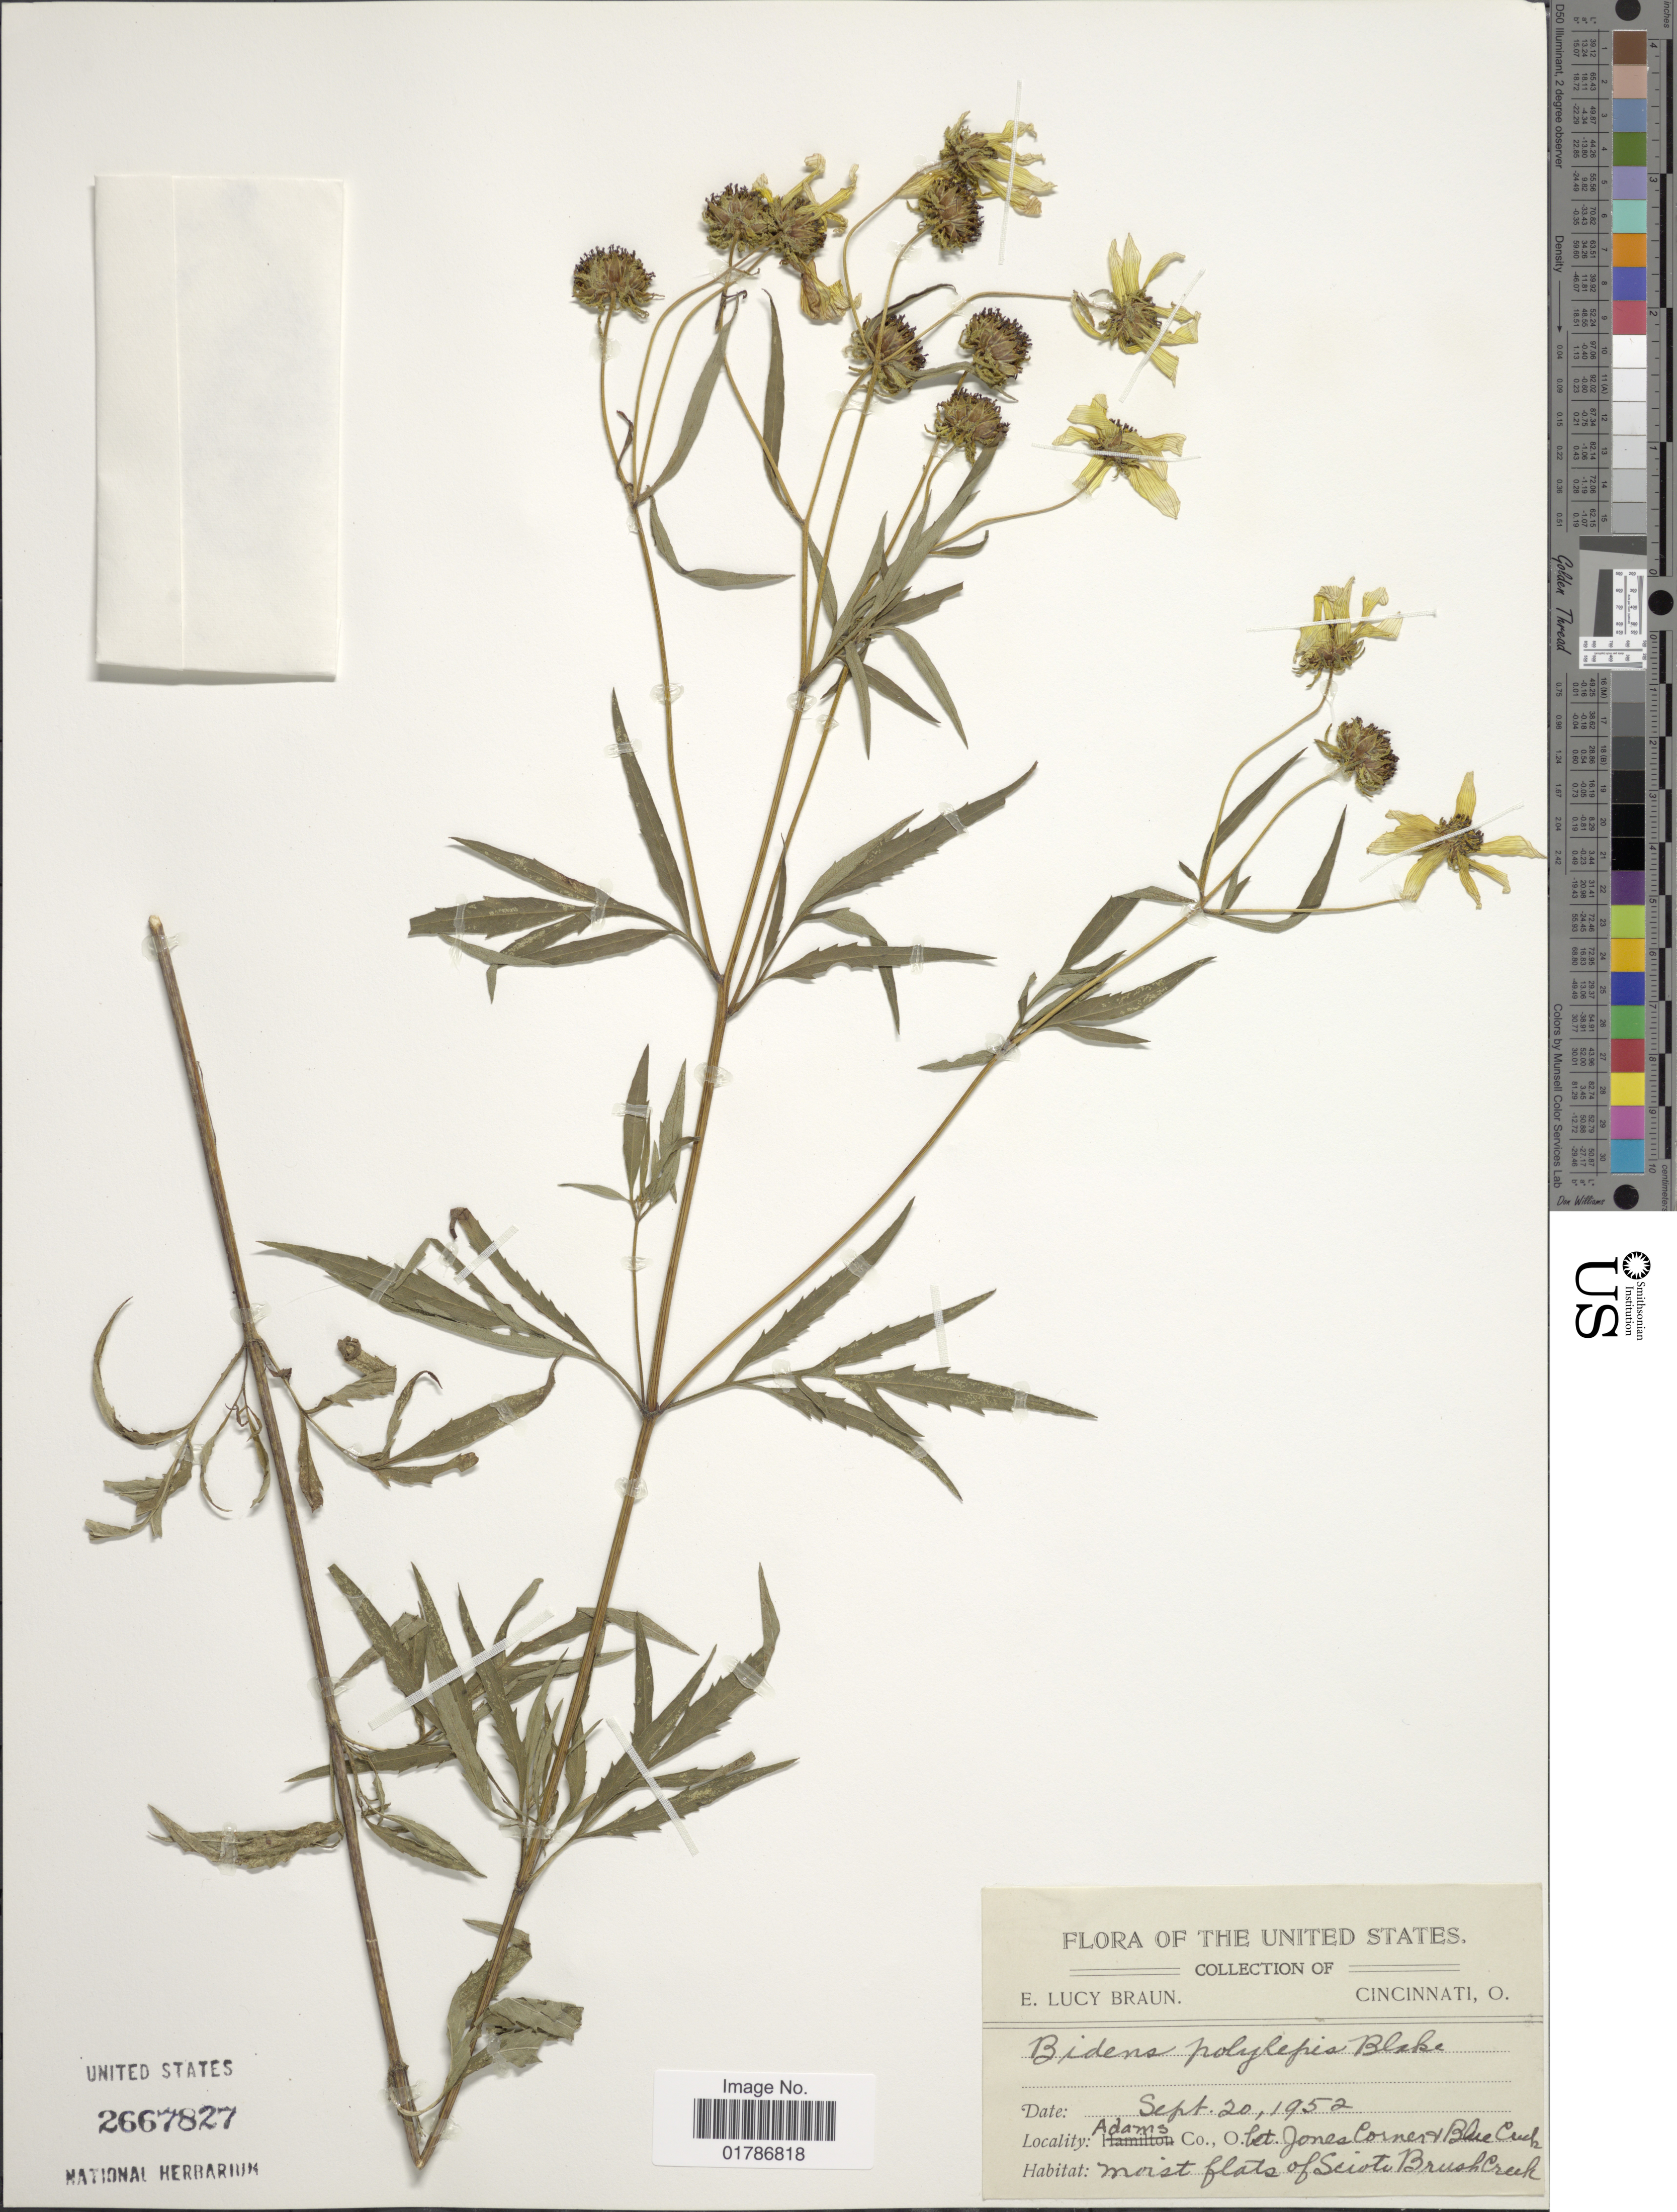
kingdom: Plantae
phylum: Tracheophyta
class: Magnoliopsida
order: Asterales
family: Asteraceae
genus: Bidens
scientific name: Bidens polylepis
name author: S.F. Blake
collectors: E. L. Braun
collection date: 1952-09-20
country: United States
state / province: Ohio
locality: Between Jones Corner and Blue Creek, moist flats of Sciote Brush Creek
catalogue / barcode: US 2667827